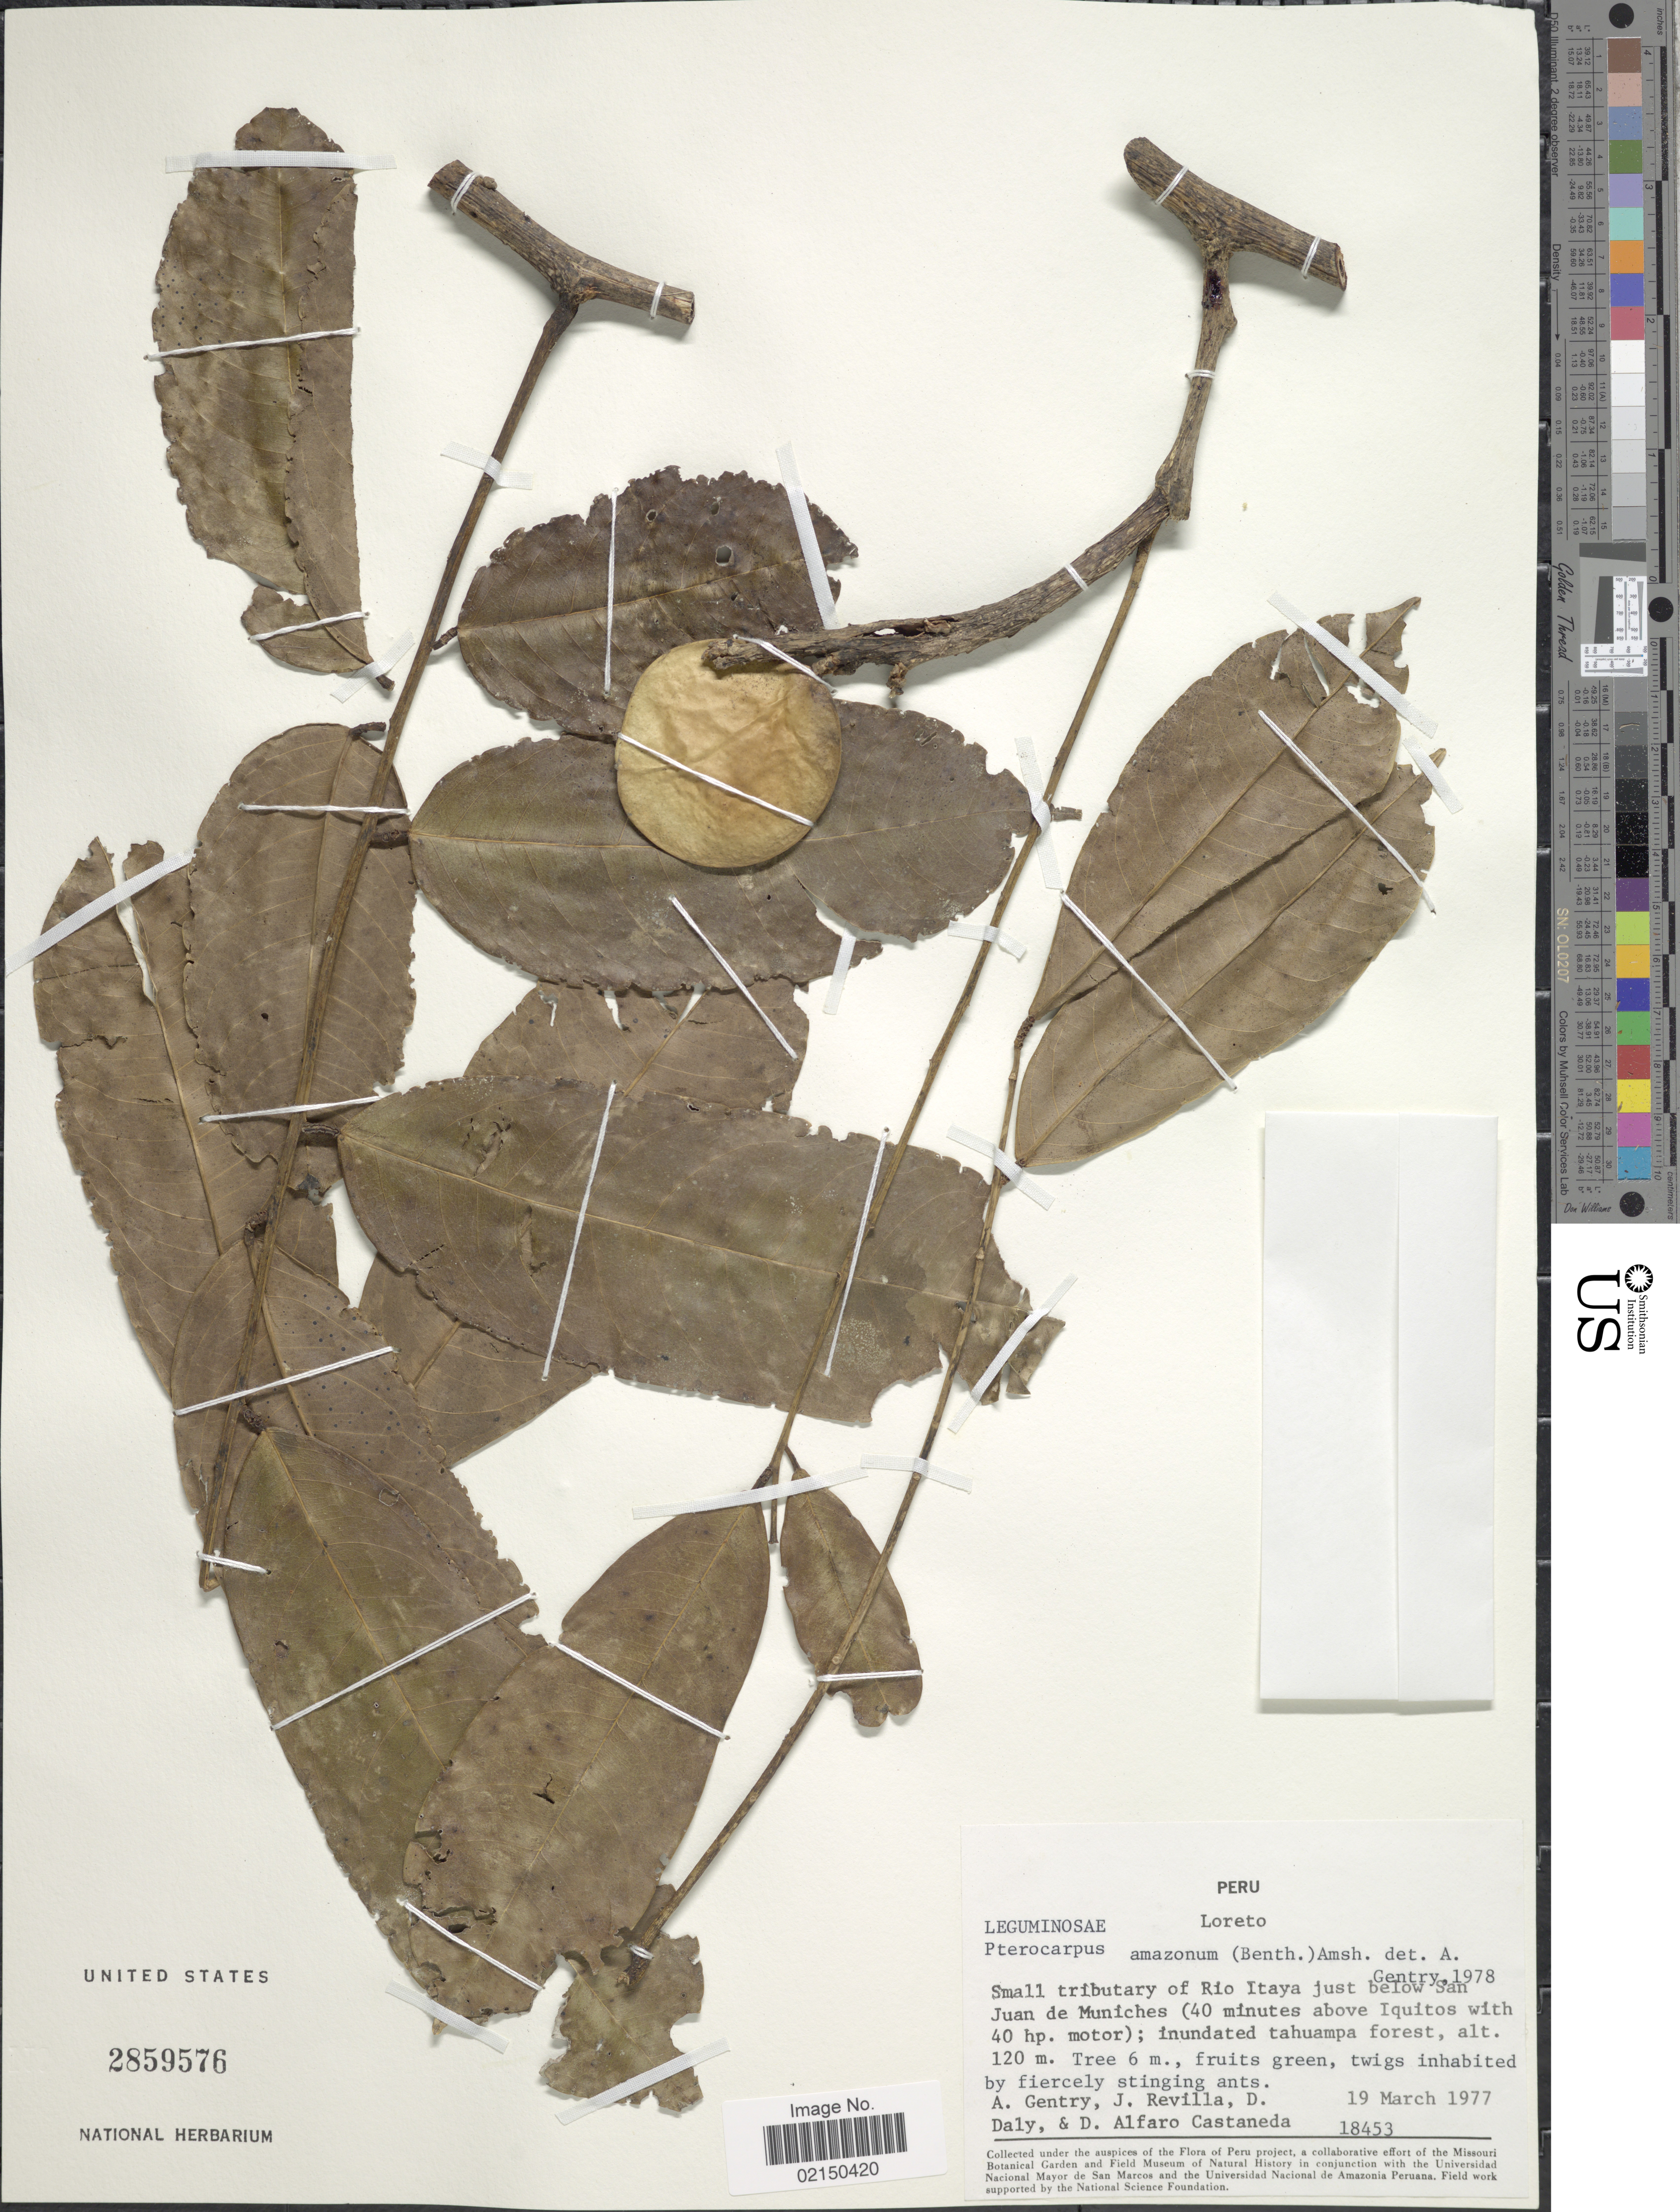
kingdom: Plantae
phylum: Tracheophyta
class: Magnoliopsida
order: Fabales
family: Fabaceae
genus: Pterocarpus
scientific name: Pterocarpus amazonum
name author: (Benth.) Amshoff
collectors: A. H. Gentry, J. Revilla, D. C. Daly & D. Alfaro Castaneda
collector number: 18453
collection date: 1977-03-19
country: Peru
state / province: Loreto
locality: Small tributary of Rio Itaya just below San Juan de Muniches (40 minutes above Iquitos with 40 hp. motor); inundated tahuampa forest.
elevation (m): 120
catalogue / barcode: US 2859576